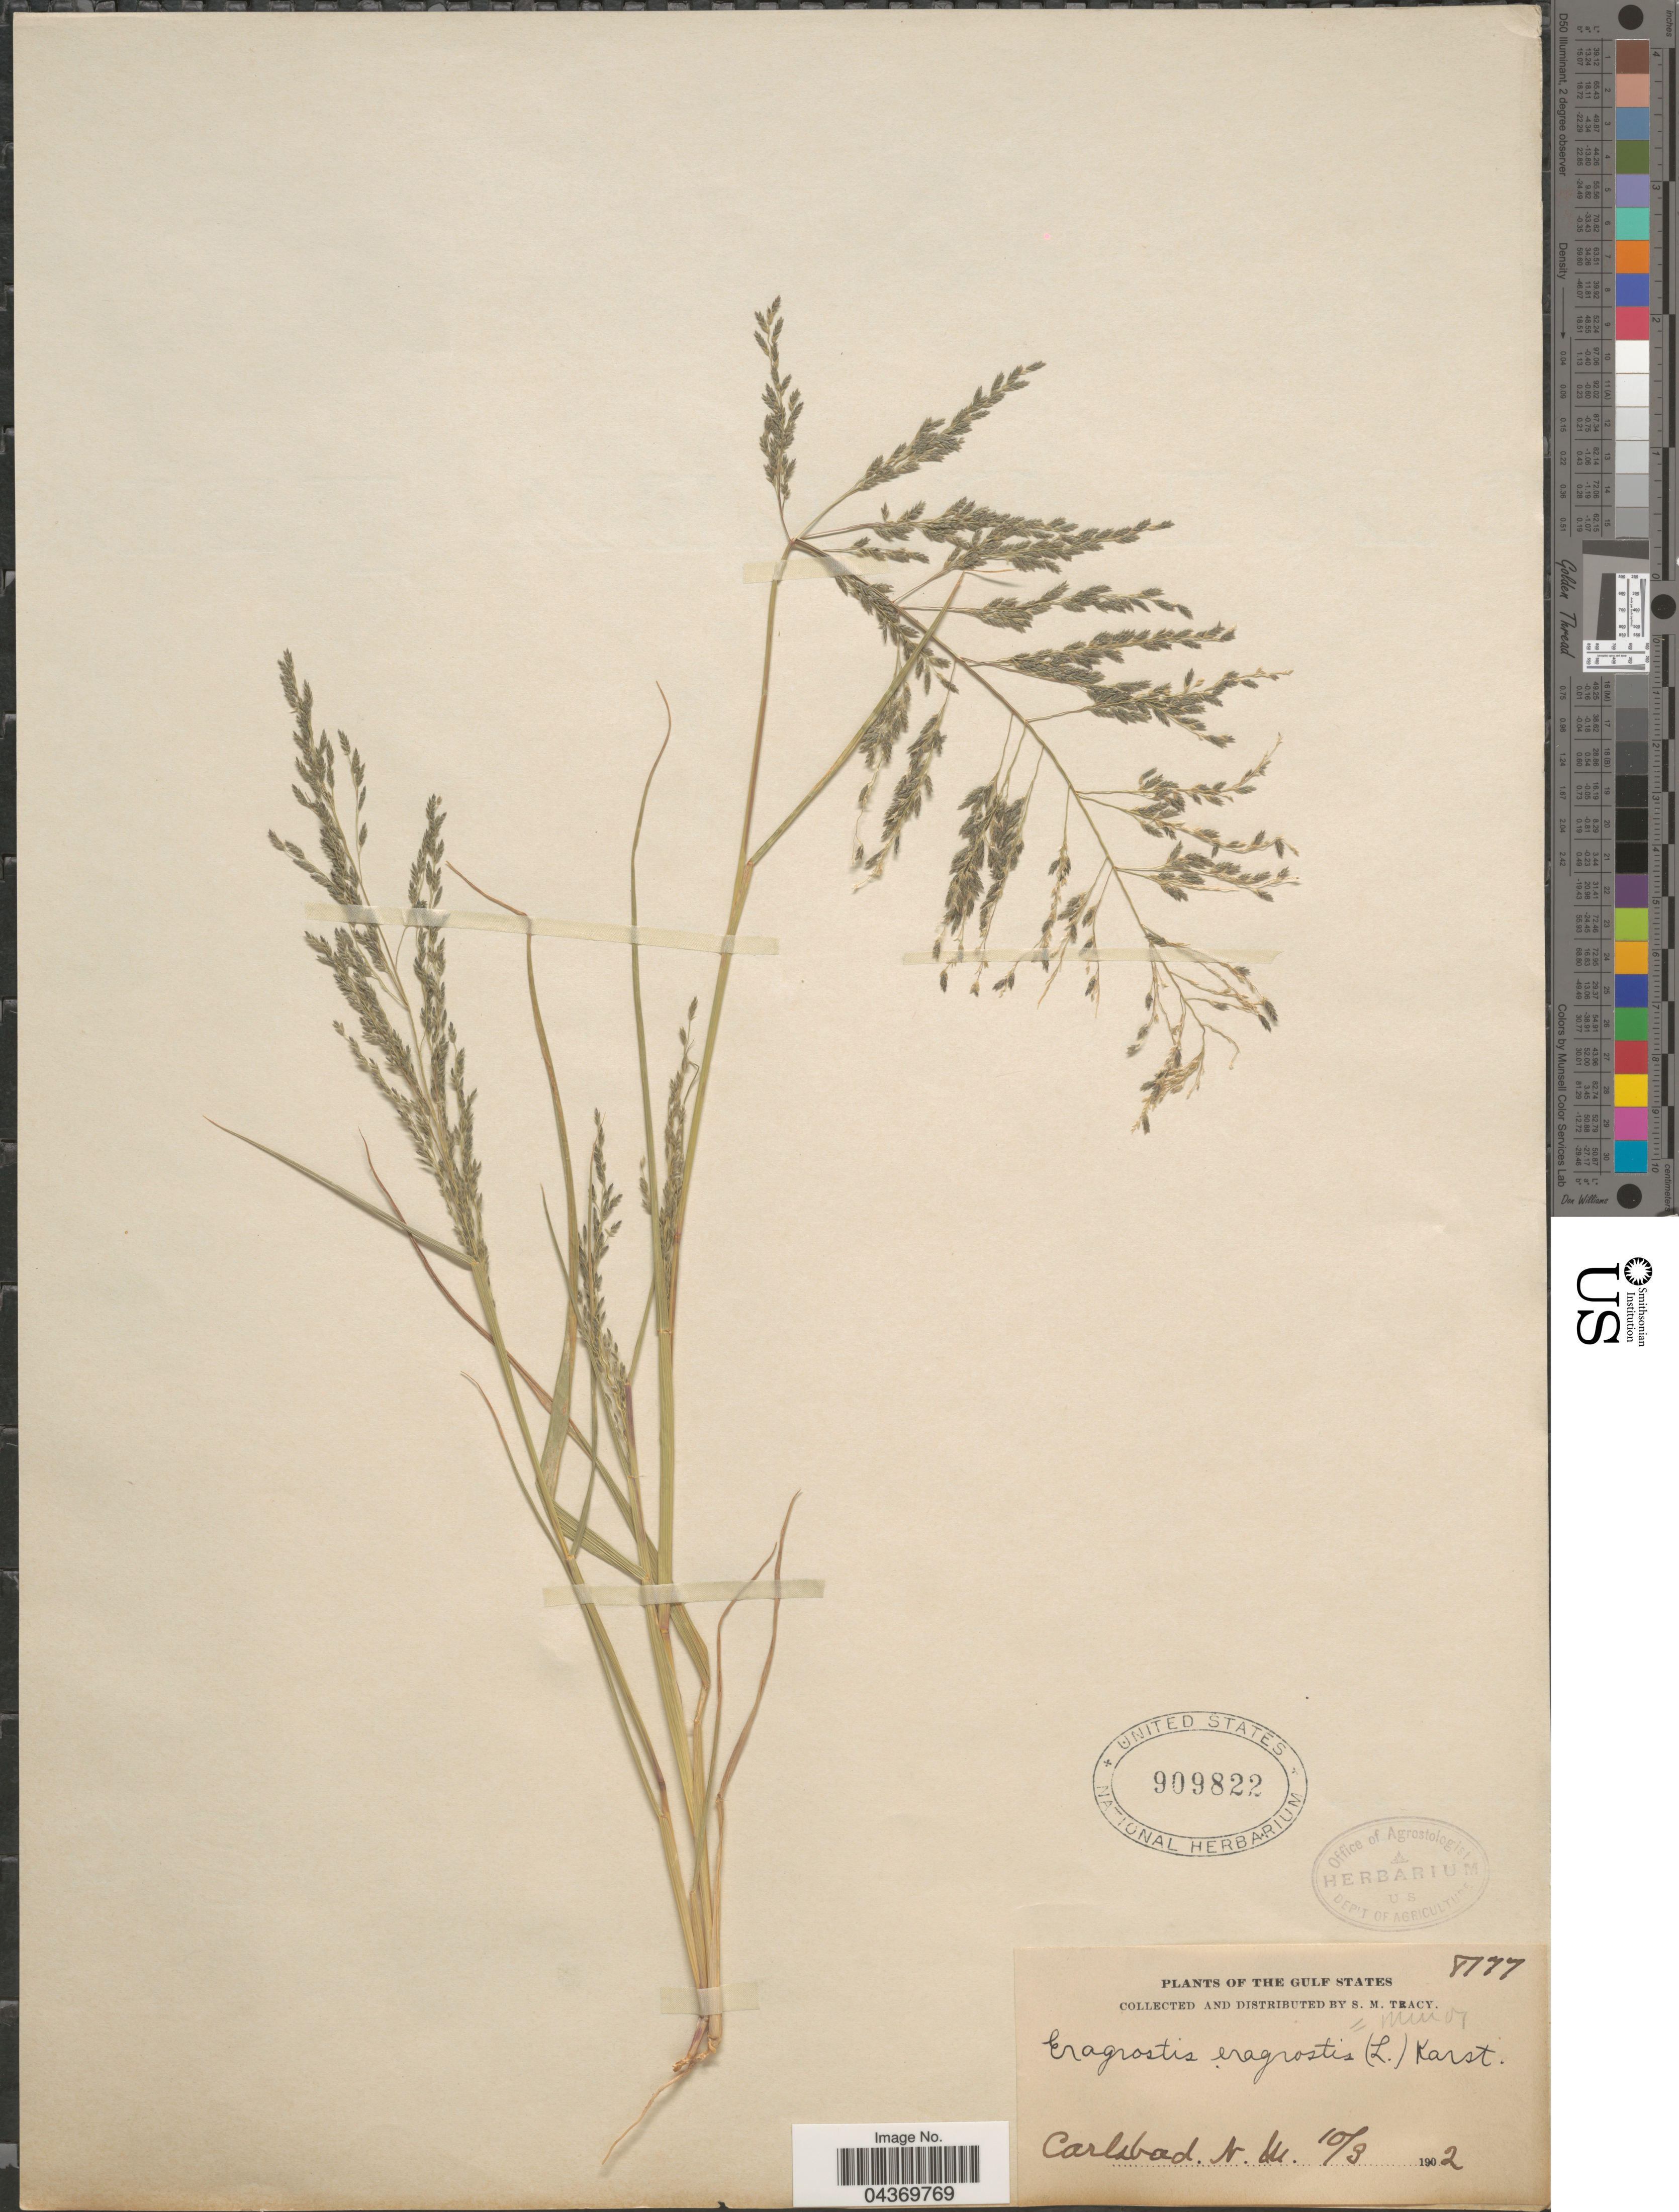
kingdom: Plantae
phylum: Tracheophyta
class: Liliopsida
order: Poales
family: Poaceae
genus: Eragrostis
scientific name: Eragrostis pectinacea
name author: (Michx.) Nees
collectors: S. M. Tracy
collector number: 8177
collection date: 1902-10-03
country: United States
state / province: New Mexico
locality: Gulf States. Carlsbad.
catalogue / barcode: US 909822